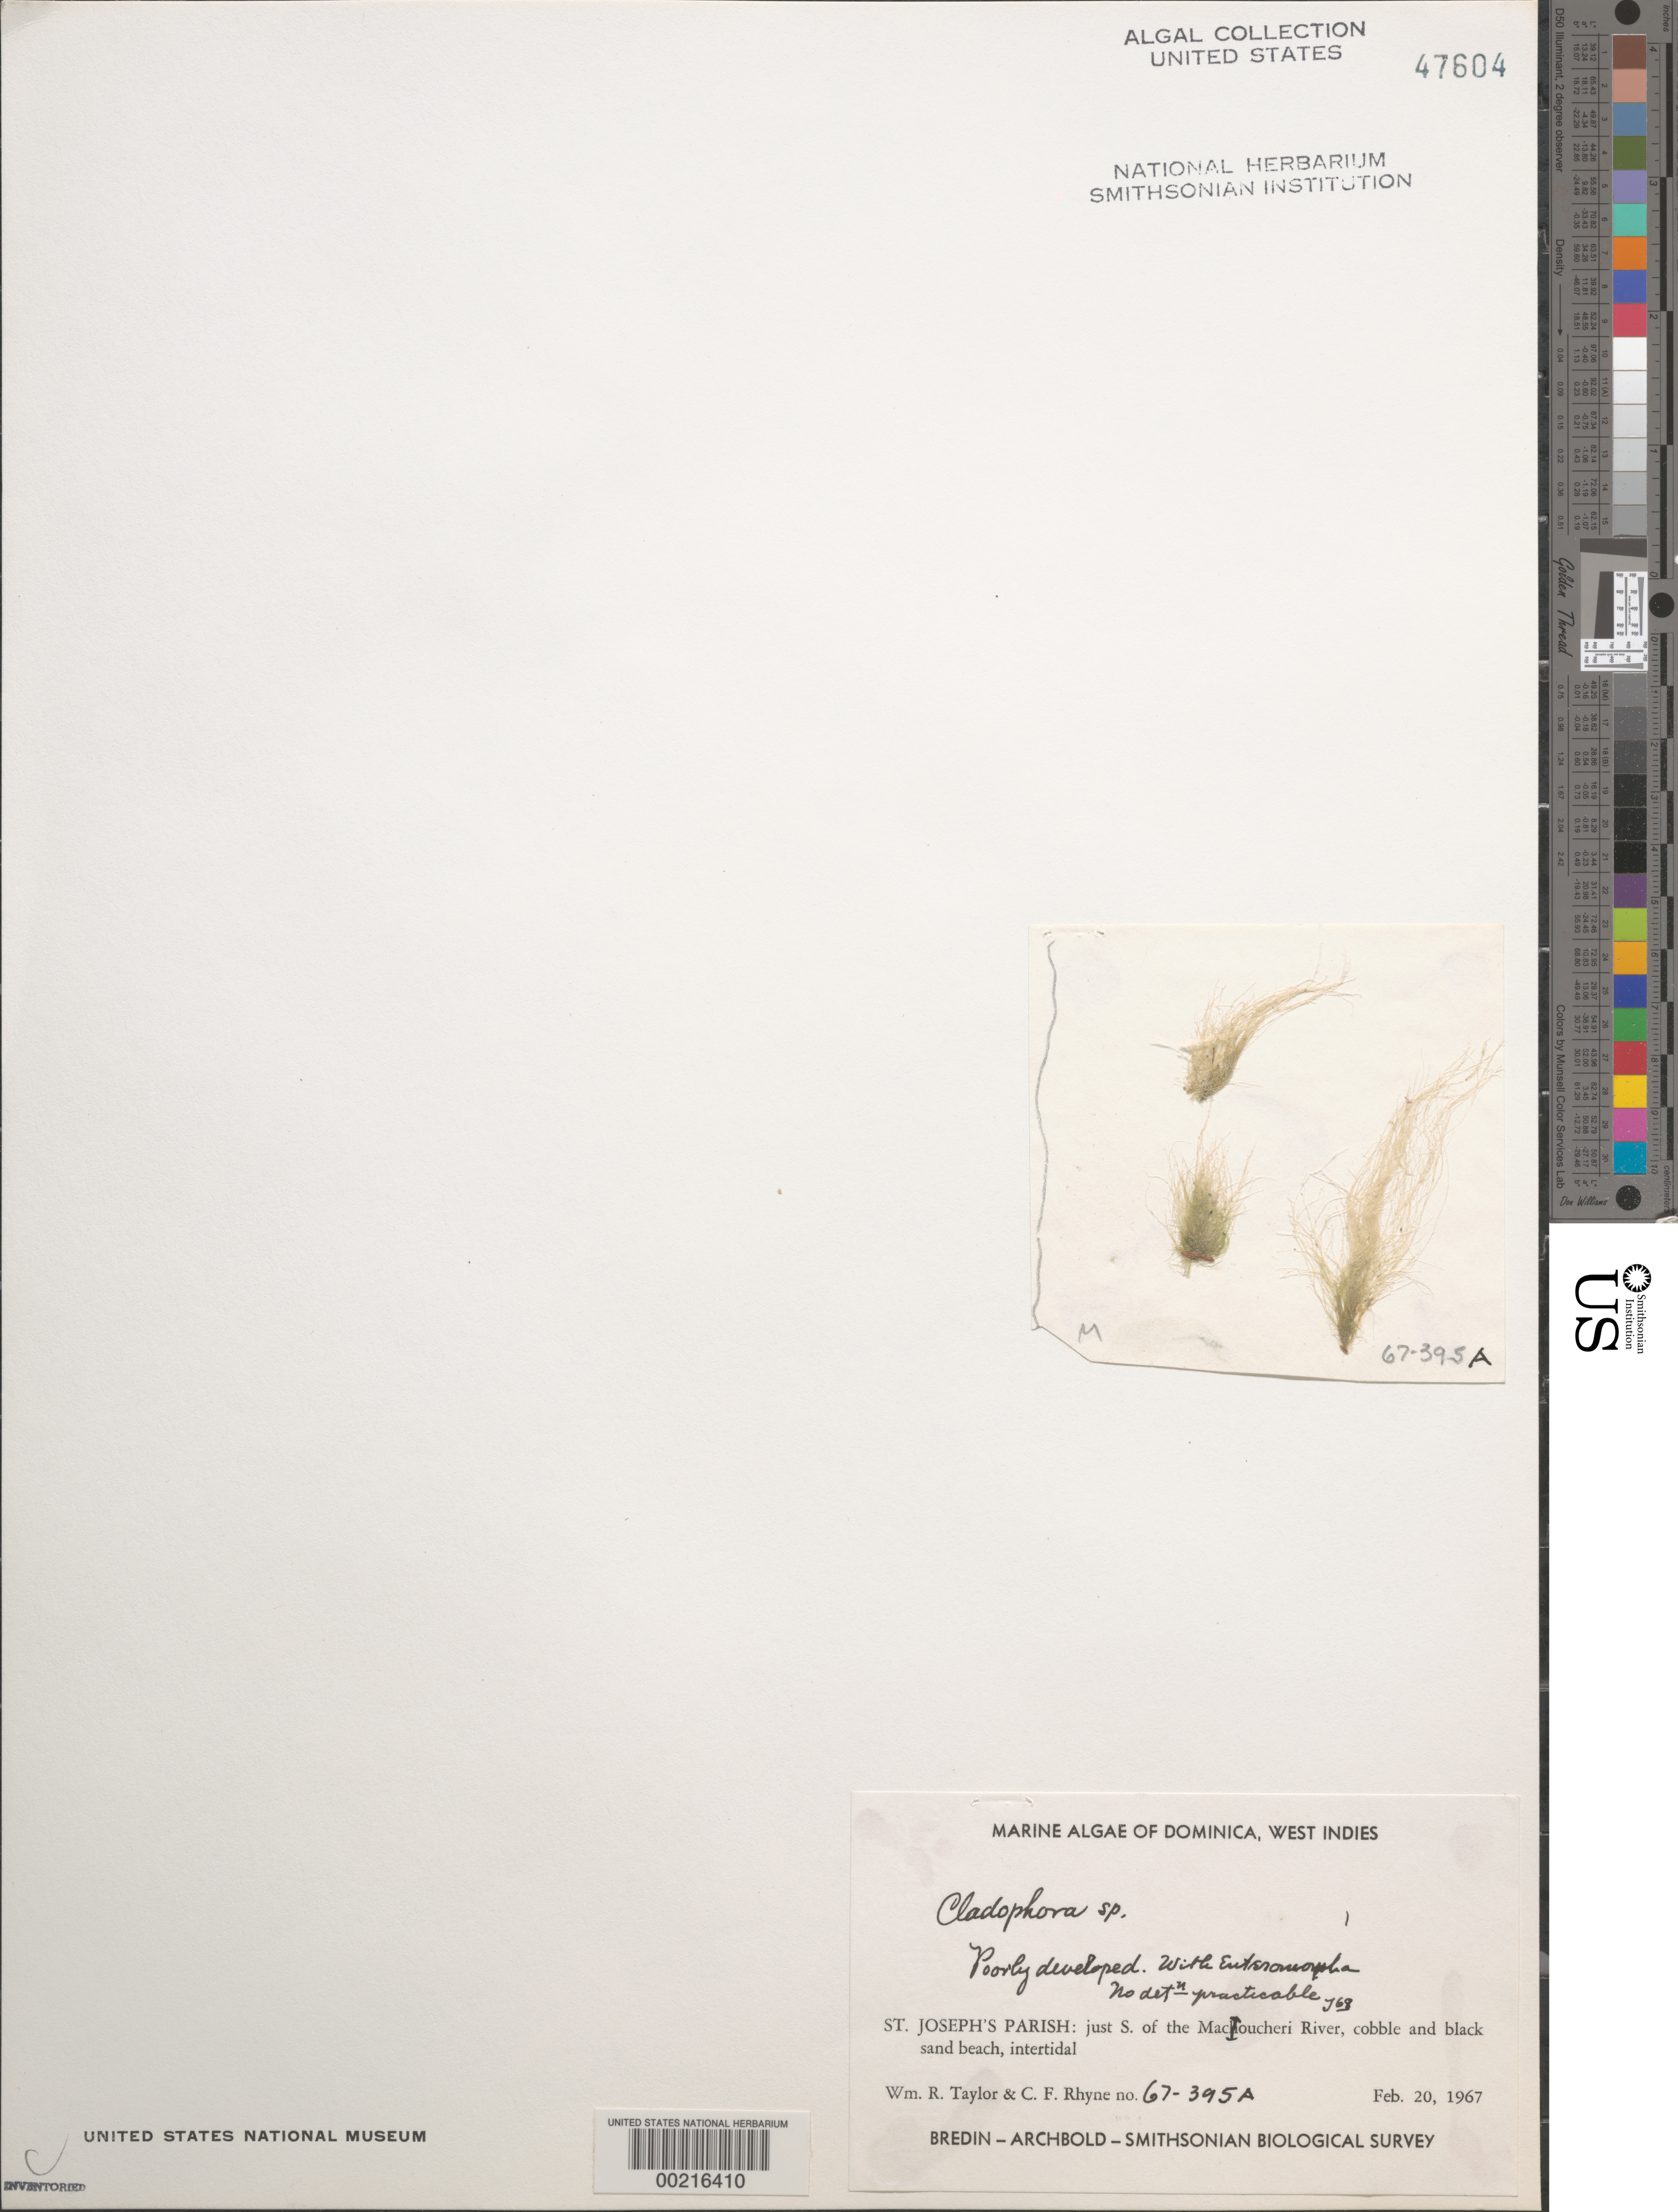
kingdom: Plantae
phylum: Chlorophyta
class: Ulvophyceae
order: Cladophorales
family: Cladophoraceae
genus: Cladophora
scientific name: Cladophora sp.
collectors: W. R. Taylor & C. Rhyne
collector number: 67-395a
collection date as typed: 20 Feb 1967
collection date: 1967-02-20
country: Dominica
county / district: St. Joseph's Parish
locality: Just south of Machoucheri River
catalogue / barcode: US 47604